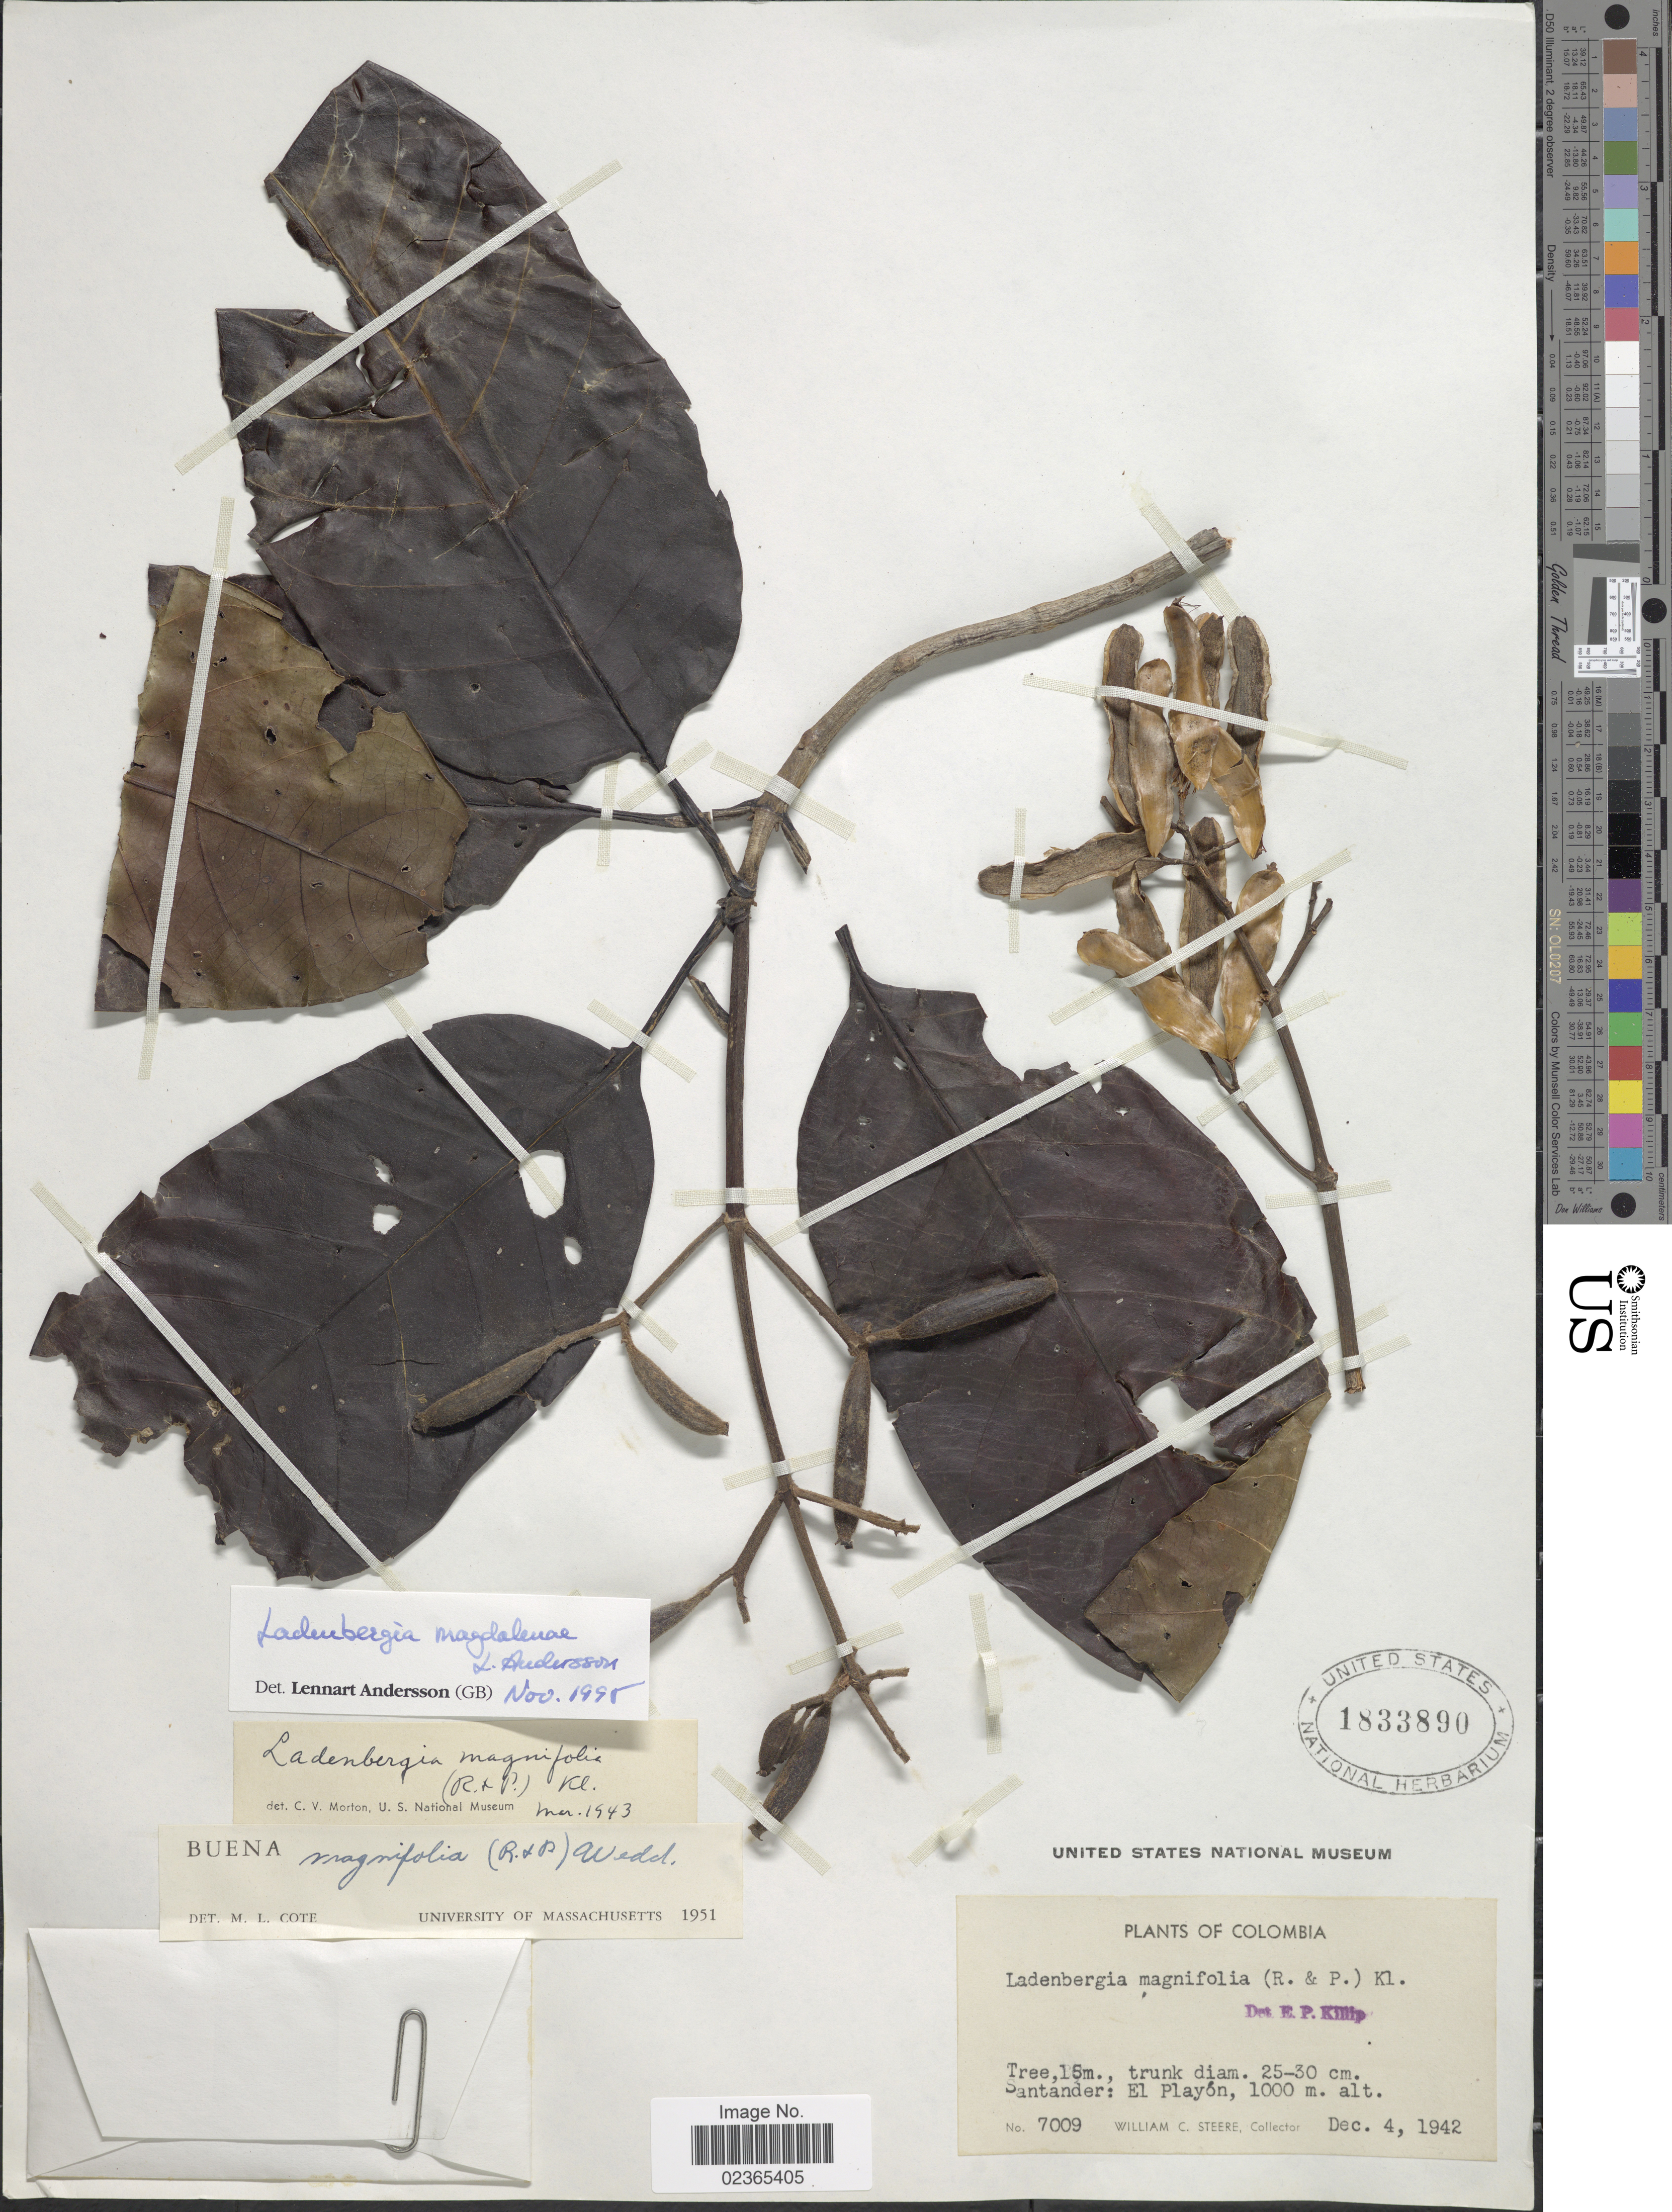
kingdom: Plantae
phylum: Tracheophyta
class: Magnoliopsida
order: Gentianales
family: Rubiaceae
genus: Ladenbergia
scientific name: Ladenbergia magdalenae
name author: L. Andersson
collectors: W. C. Steere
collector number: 7009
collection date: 1942-12-04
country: Colombia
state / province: Santander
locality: El Playon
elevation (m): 1000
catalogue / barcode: US 1833890